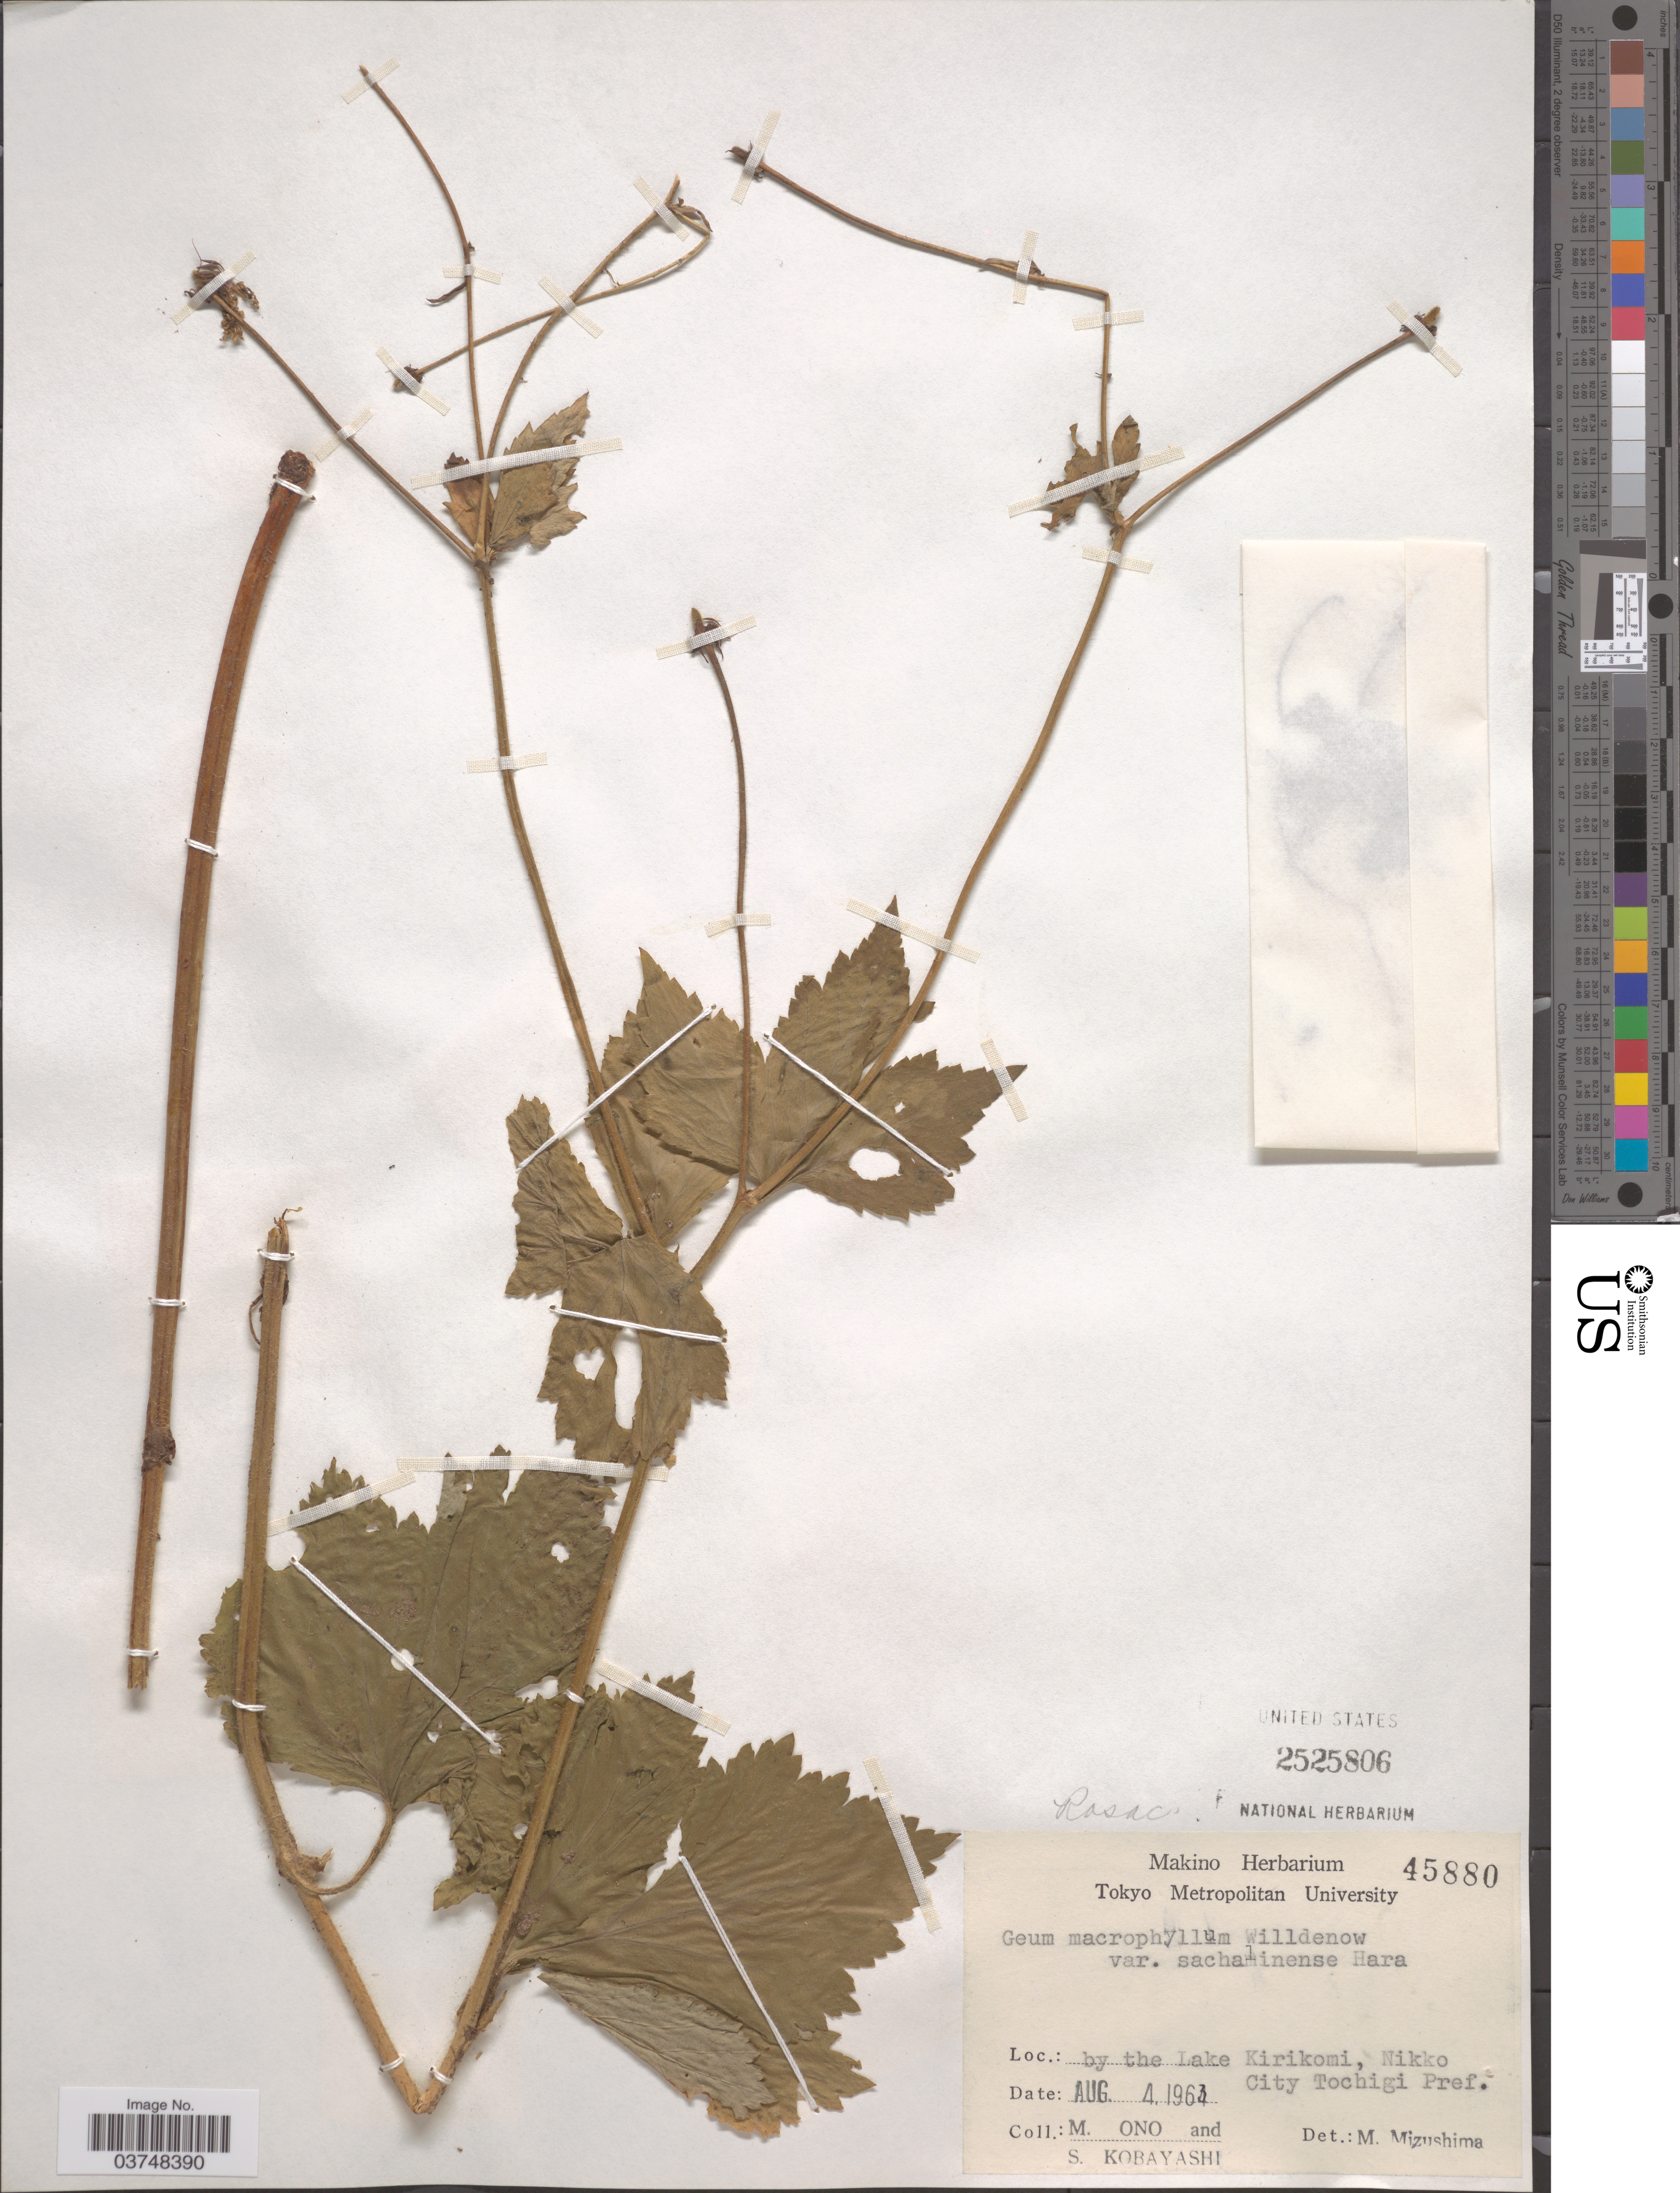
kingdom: Plantae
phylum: Tracheophyta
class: Magnoliopsida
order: Rosales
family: Rosaceae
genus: Geum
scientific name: Geum macrophyllum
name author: Willd.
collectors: M. Ono & S. Kobayashi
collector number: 45880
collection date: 1964-08-04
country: Japan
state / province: Totigi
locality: By the lake Kirikomi, Nikko City Tochigi Pref.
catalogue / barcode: US 2525806